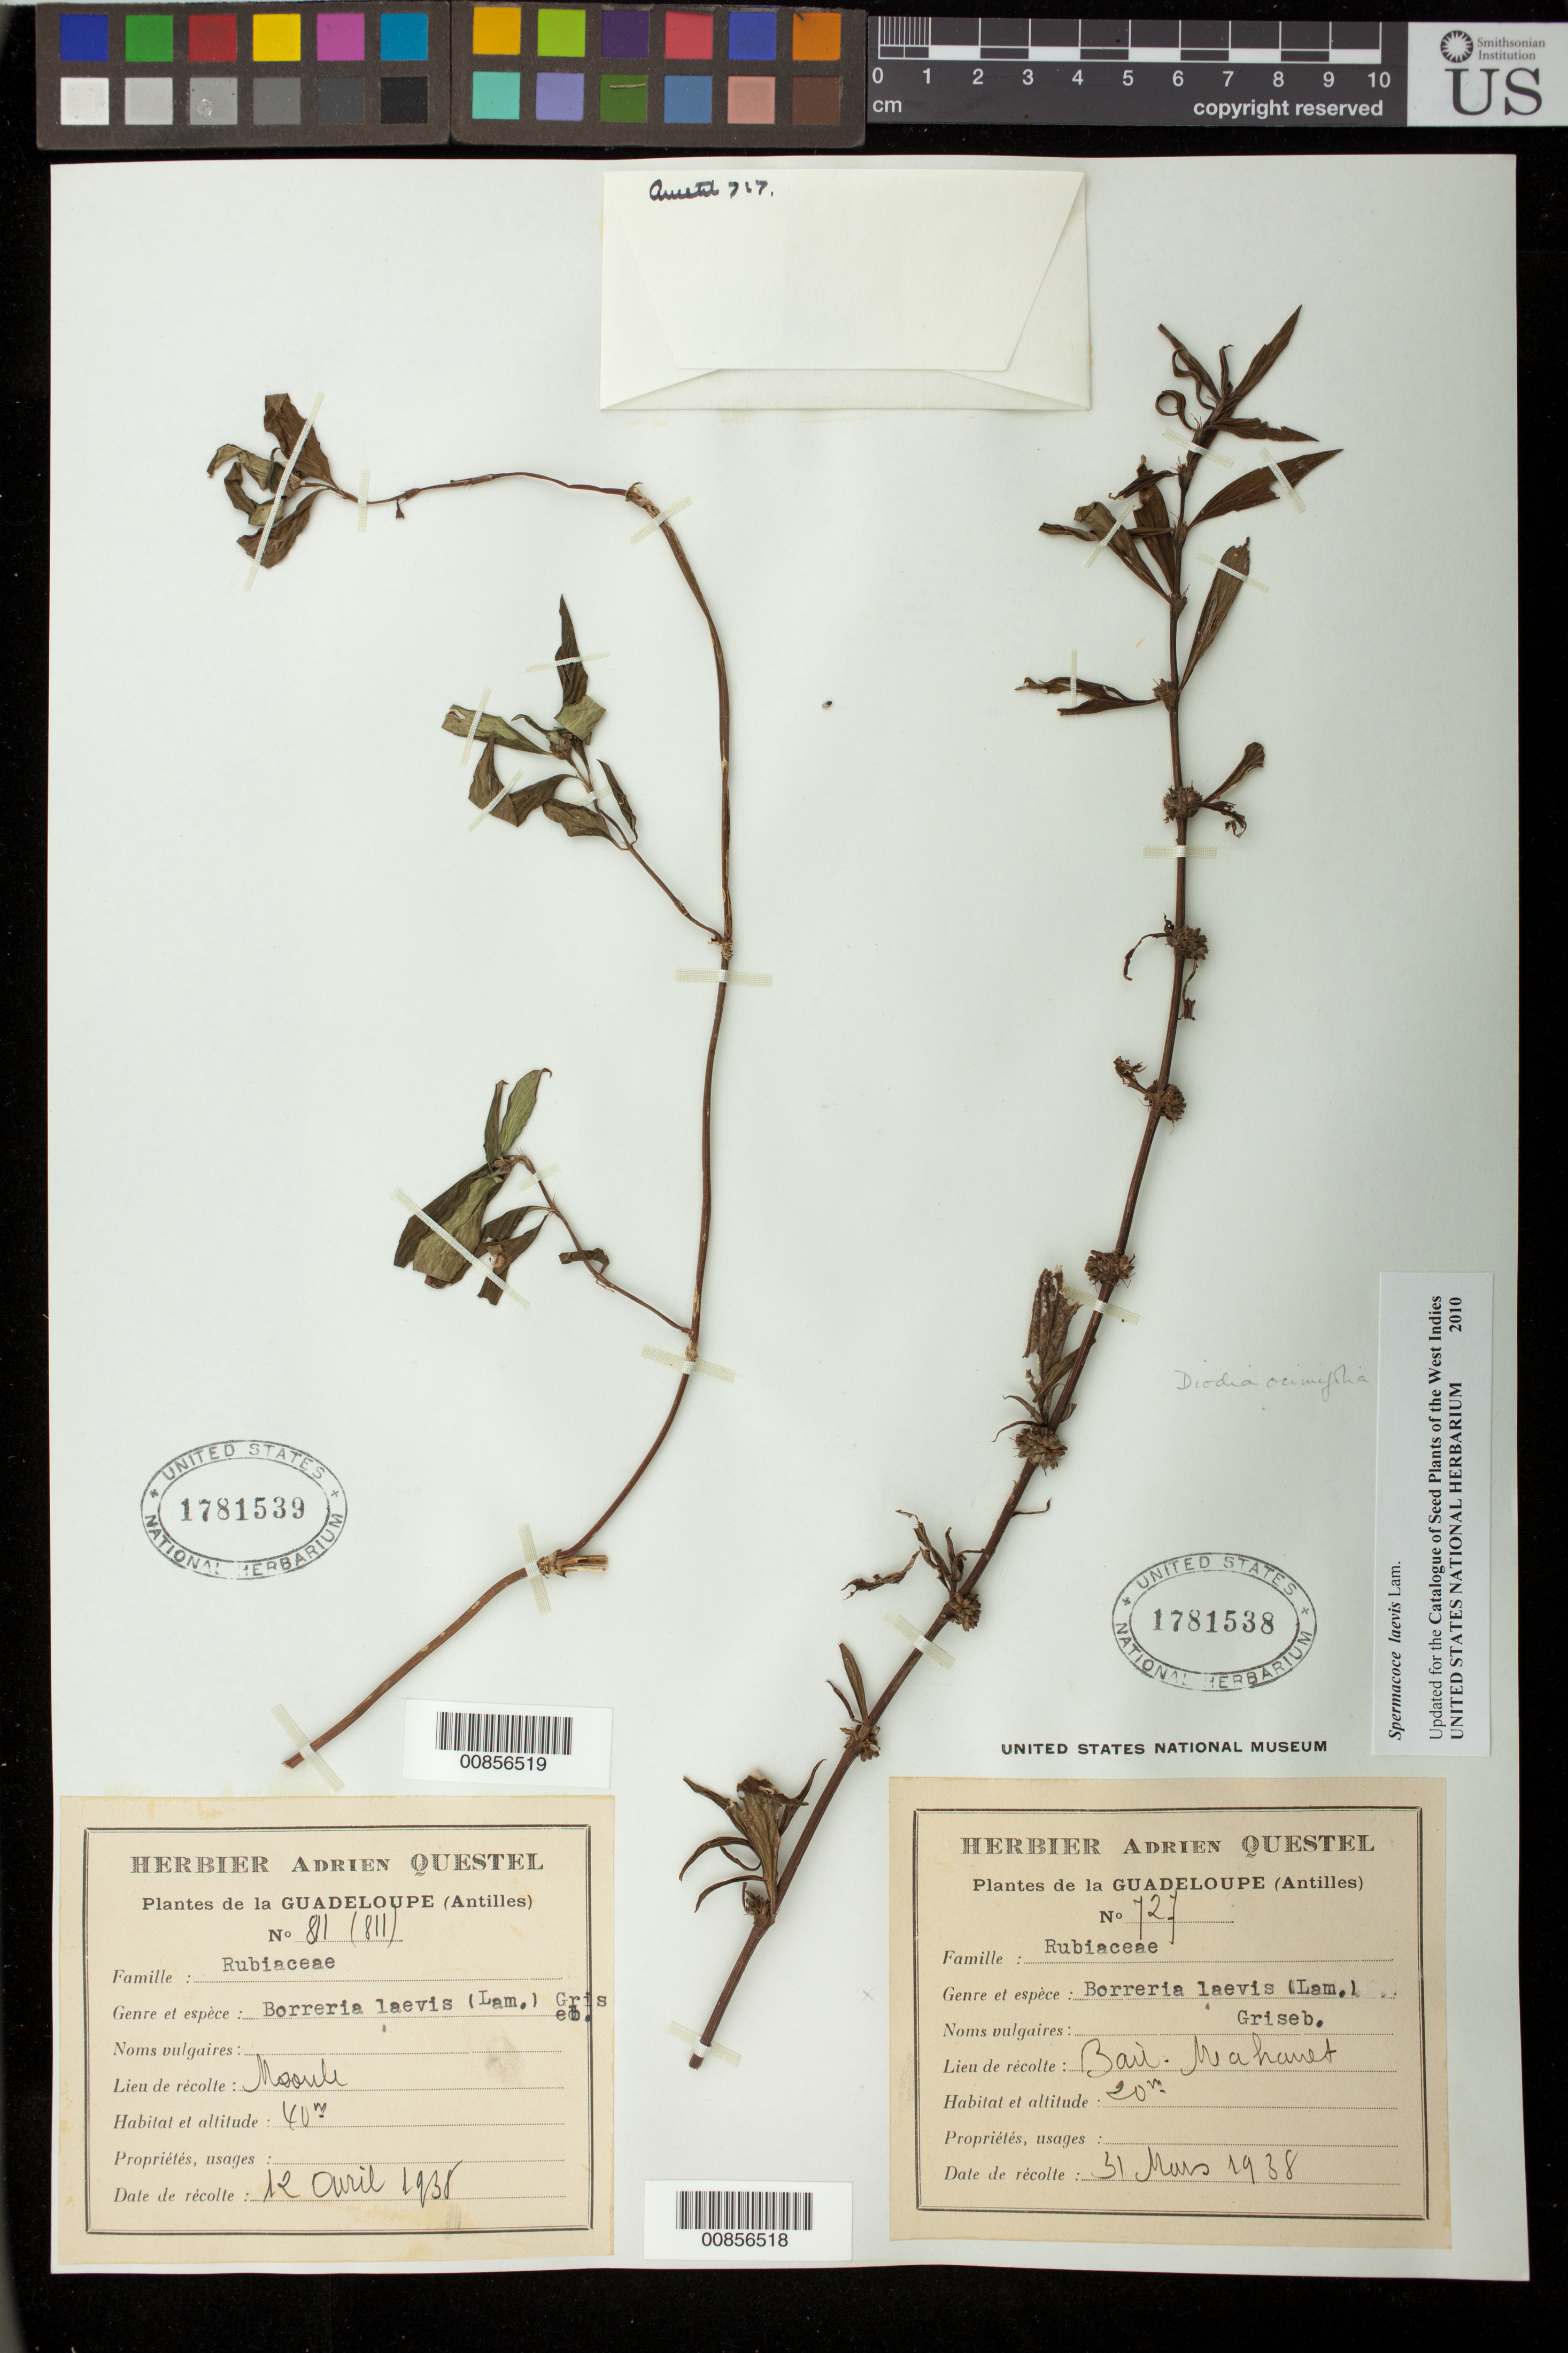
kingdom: Plantae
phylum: Tracheophyta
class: Magnoliopsida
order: Gentianales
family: Rubiaceae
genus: Spermacoce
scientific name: Spermacoce laevis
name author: Lam.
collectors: A. Questel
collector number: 811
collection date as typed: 12 Apr 1938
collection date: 1938-04-12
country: Guadeloupe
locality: Mooule (sp?)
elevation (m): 40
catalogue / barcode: US 1781539